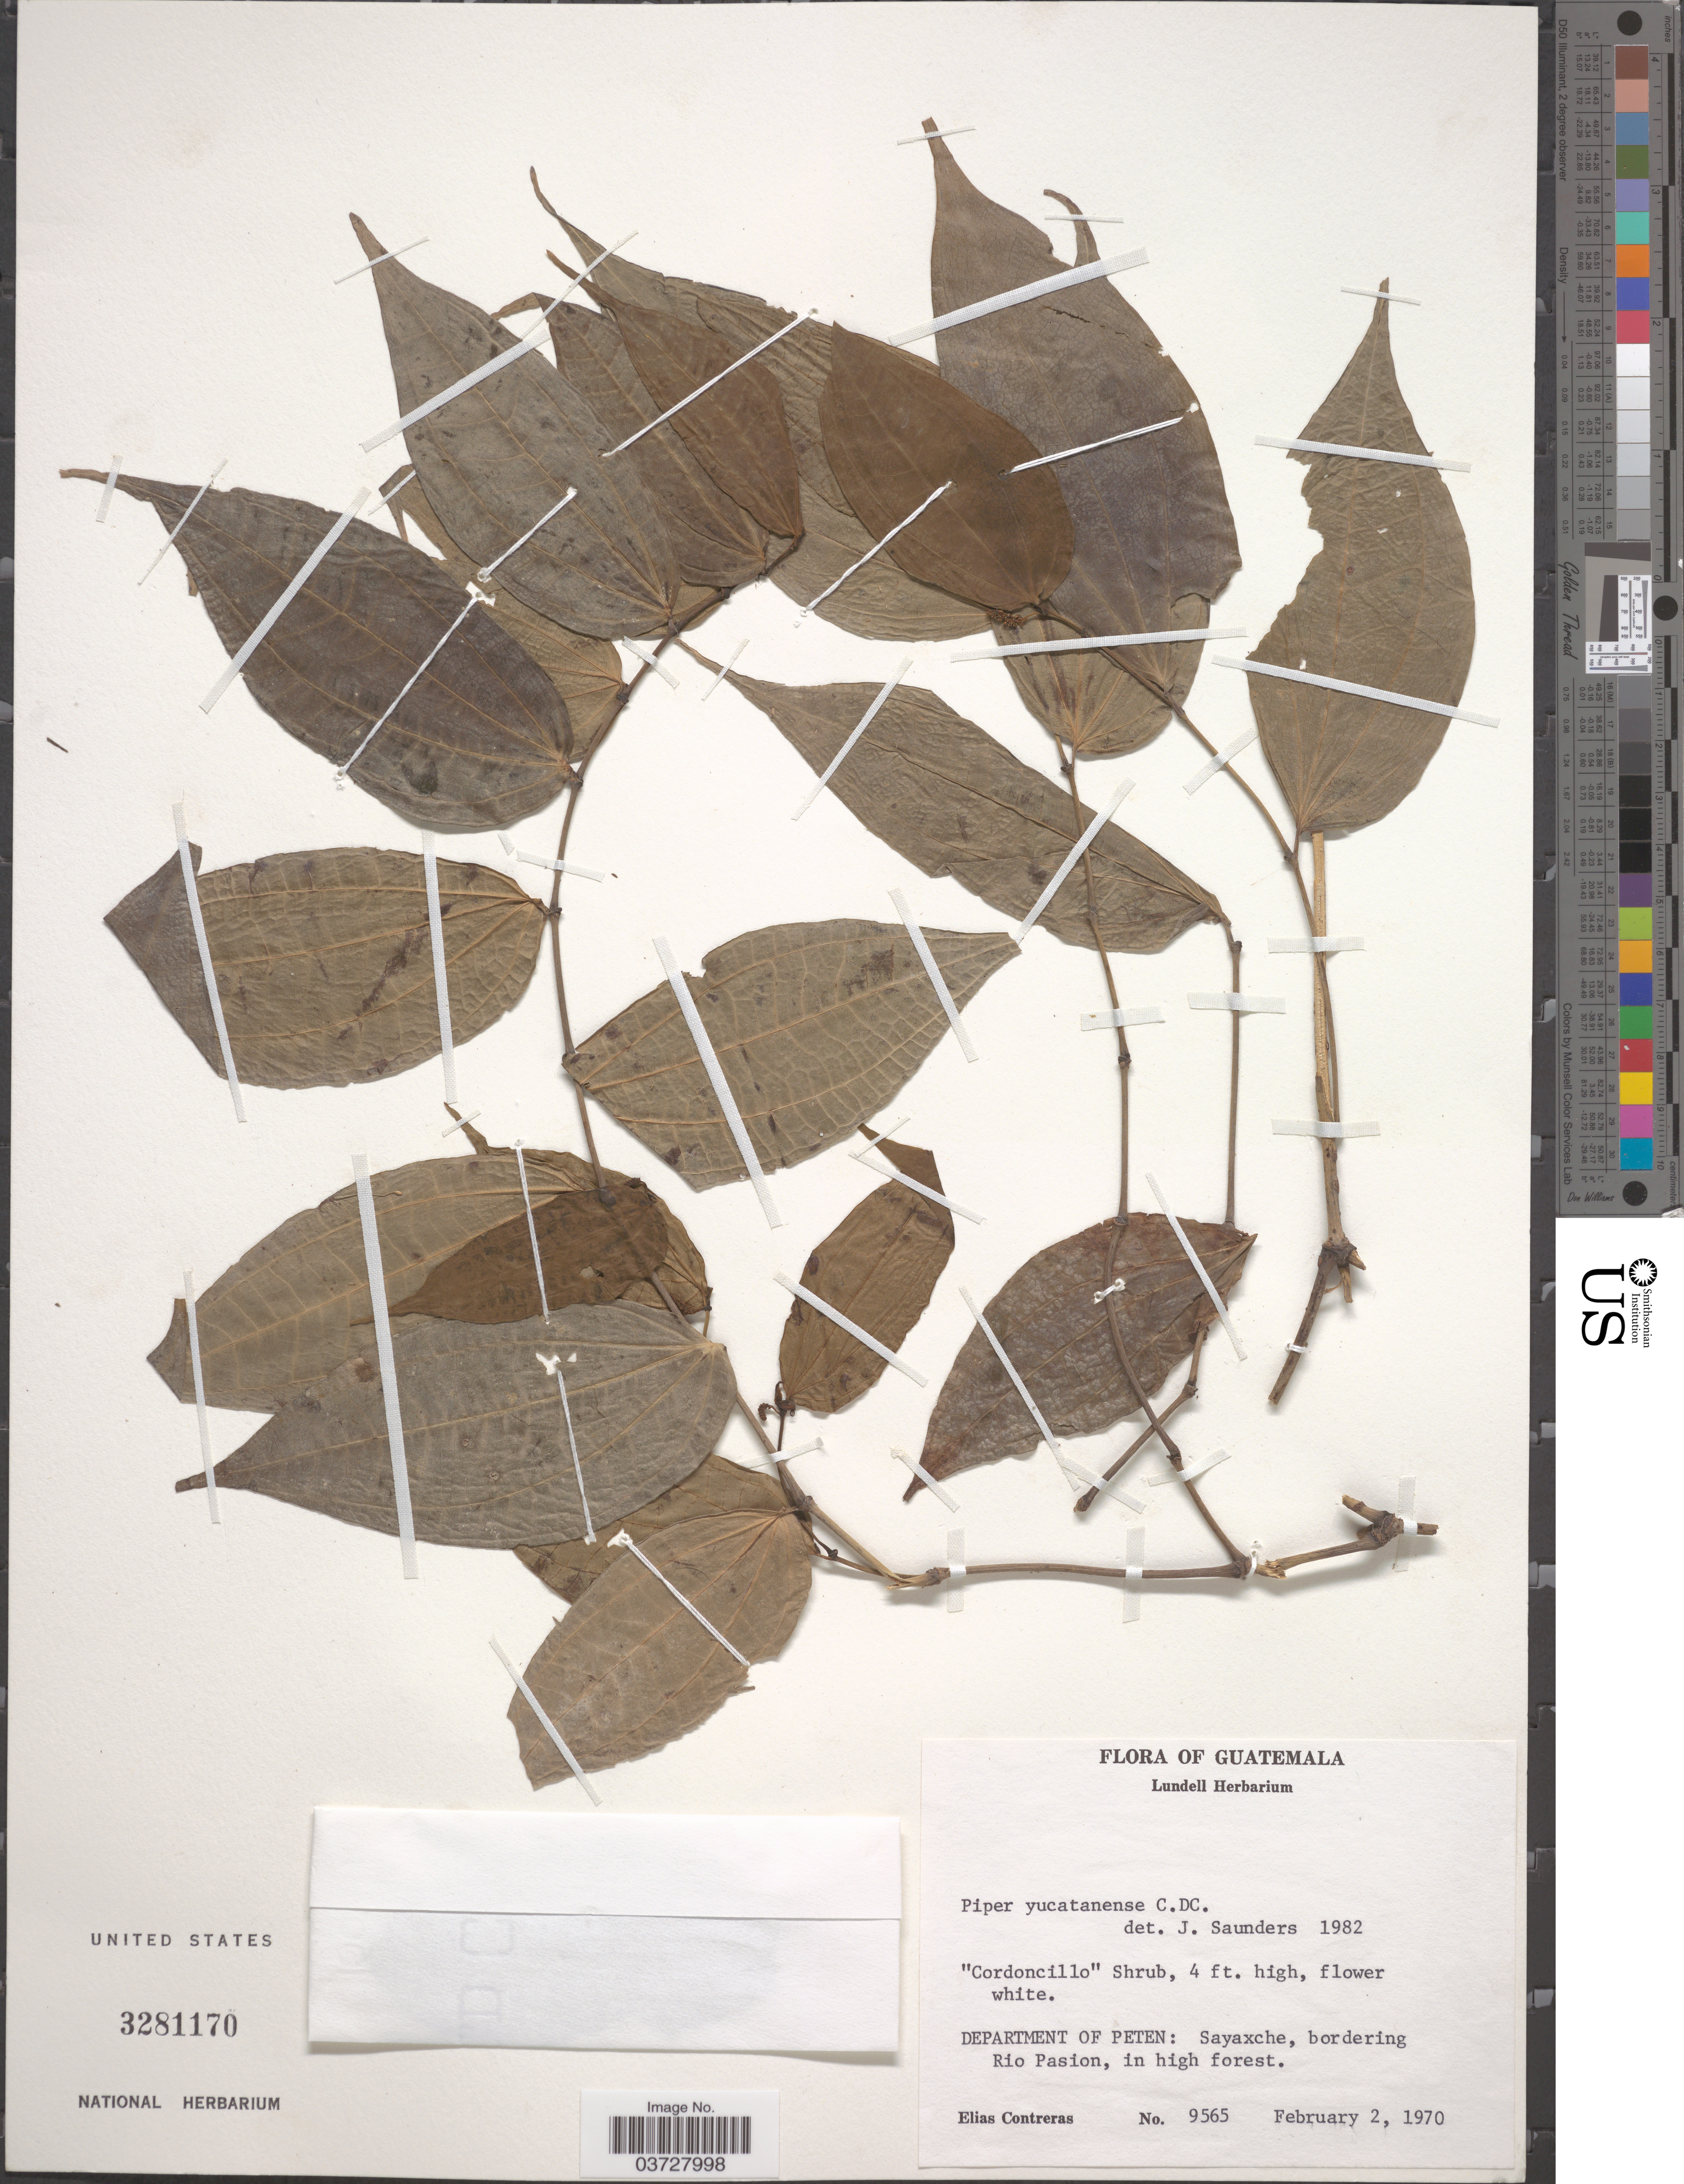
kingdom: Plantae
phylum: Tracheophyta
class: Magnoliopsida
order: Piperales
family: Piperaceae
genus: Piper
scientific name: Piper yucatanense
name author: DC.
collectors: E. Contreras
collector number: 9565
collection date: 1970-02-02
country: Guatemala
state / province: El Peten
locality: Department of Peten: Sayaxche, bordering Rio Pasion.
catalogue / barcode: US 3281170